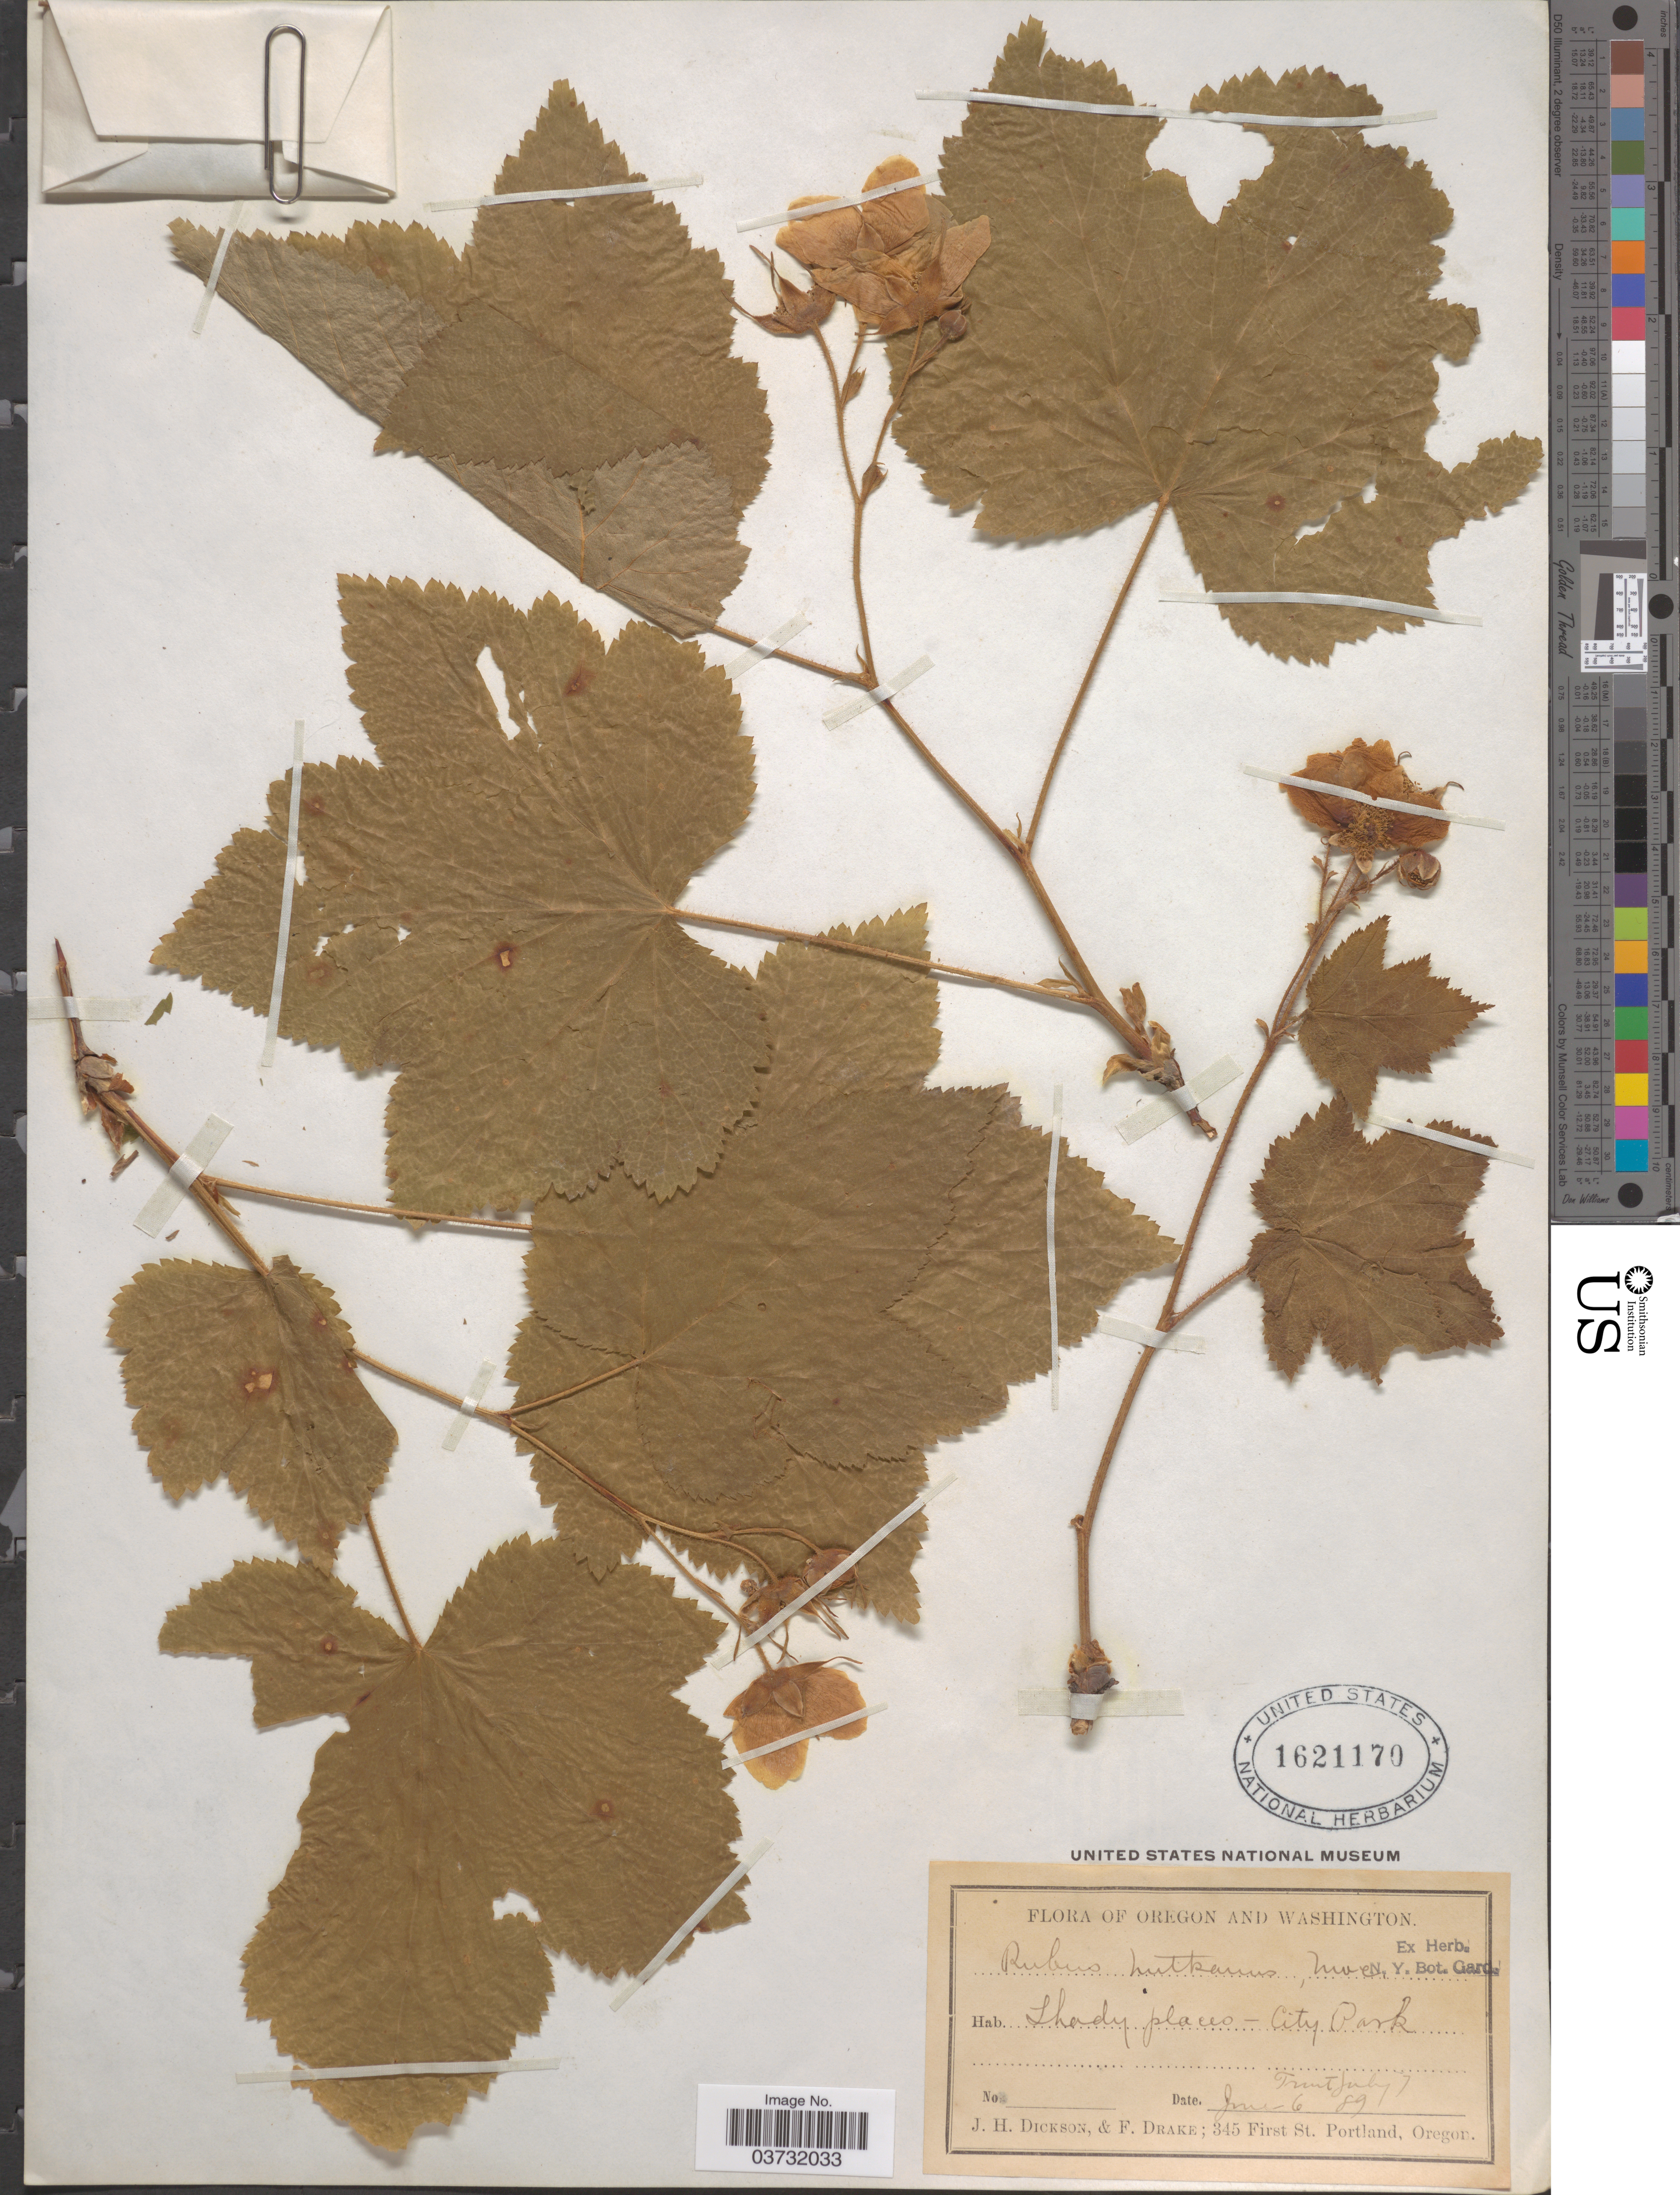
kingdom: Plantae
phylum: Tracheophyta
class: Magnoliopsida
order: Rosales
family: Rosaceae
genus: Rubus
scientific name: Rubus parviflorus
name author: Nutt.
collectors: J. Dickson & F. Drake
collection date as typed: Transcribed d/m/y: 6/6/89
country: United States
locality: Oregon and Washington. City Park.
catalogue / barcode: US 1621170